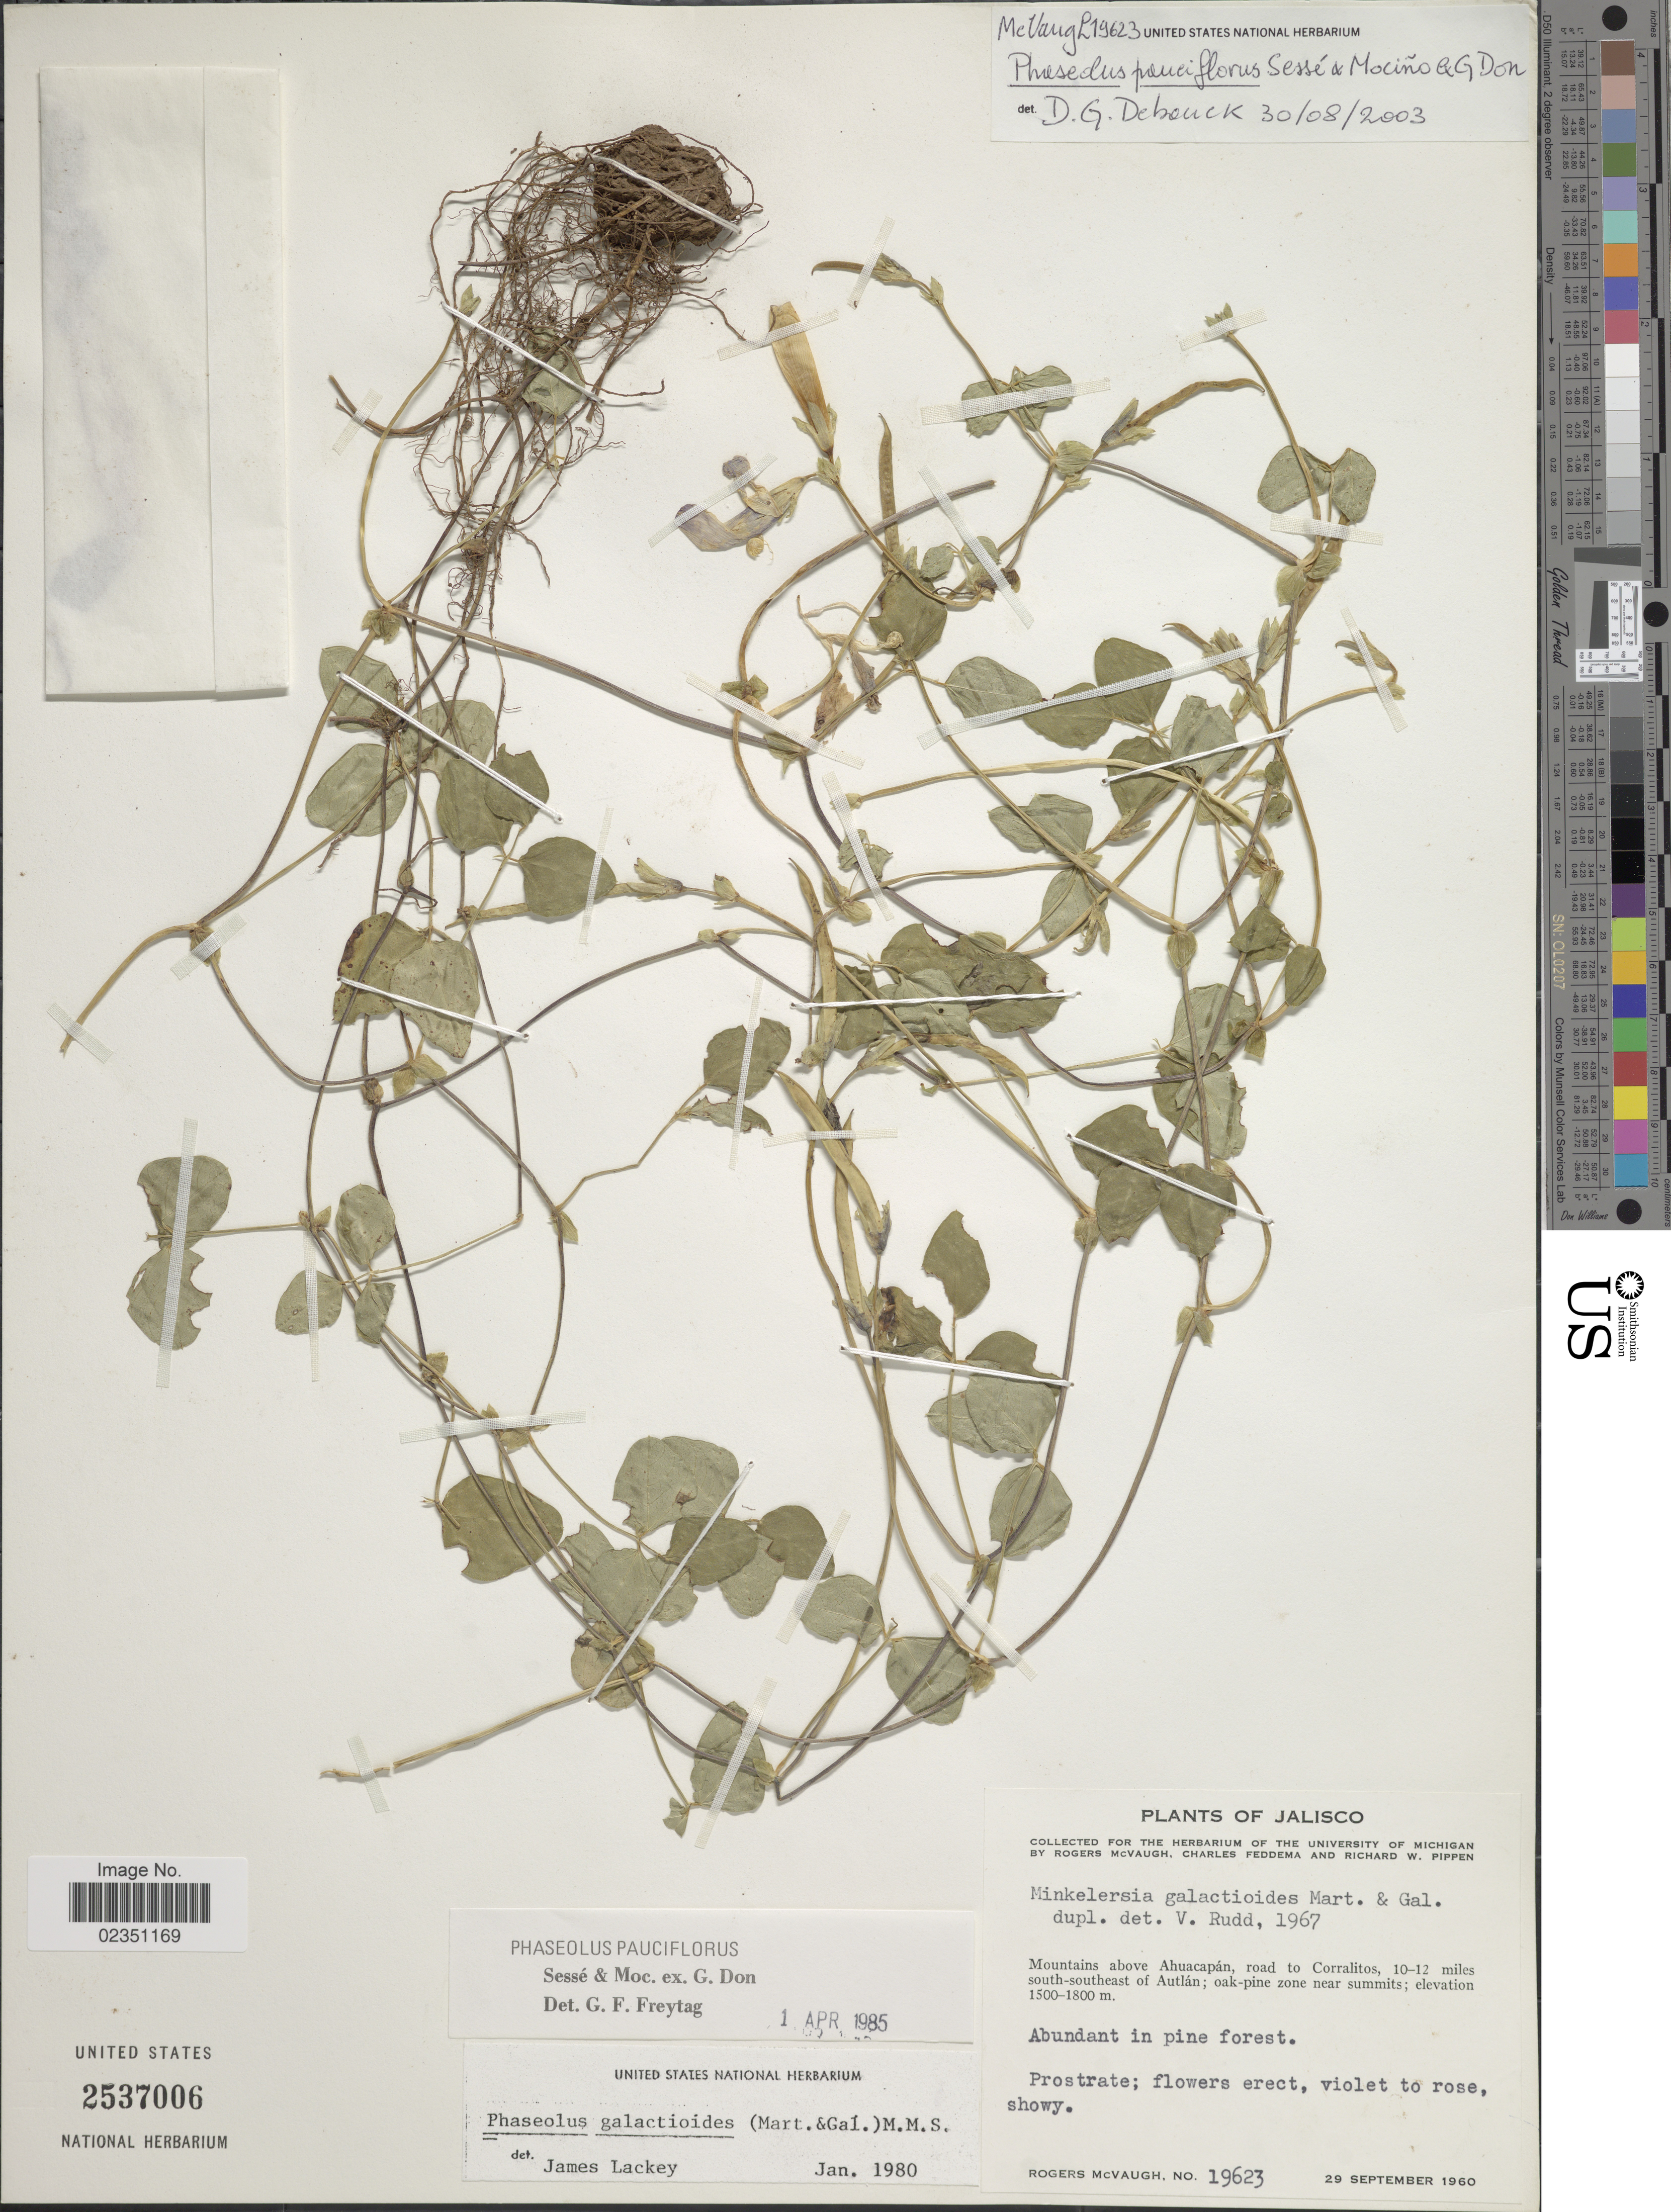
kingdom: Plantae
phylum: Tracheophyta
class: Magnoliopsida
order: Fabales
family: Fabaceae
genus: Phaseolus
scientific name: Phaseolus pauciflorus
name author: Sessé & Moc. ex G. Don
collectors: R. McVaugh, C. Feddema & R. W. Pippen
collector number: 19623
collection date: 1960-09-29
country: Mexico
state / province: Jalisco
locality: Mountains above Ahuacapan, road to Corralitos, 10-12 miles south-southeast of Autlan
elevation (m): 1500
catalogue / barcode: US 2537006